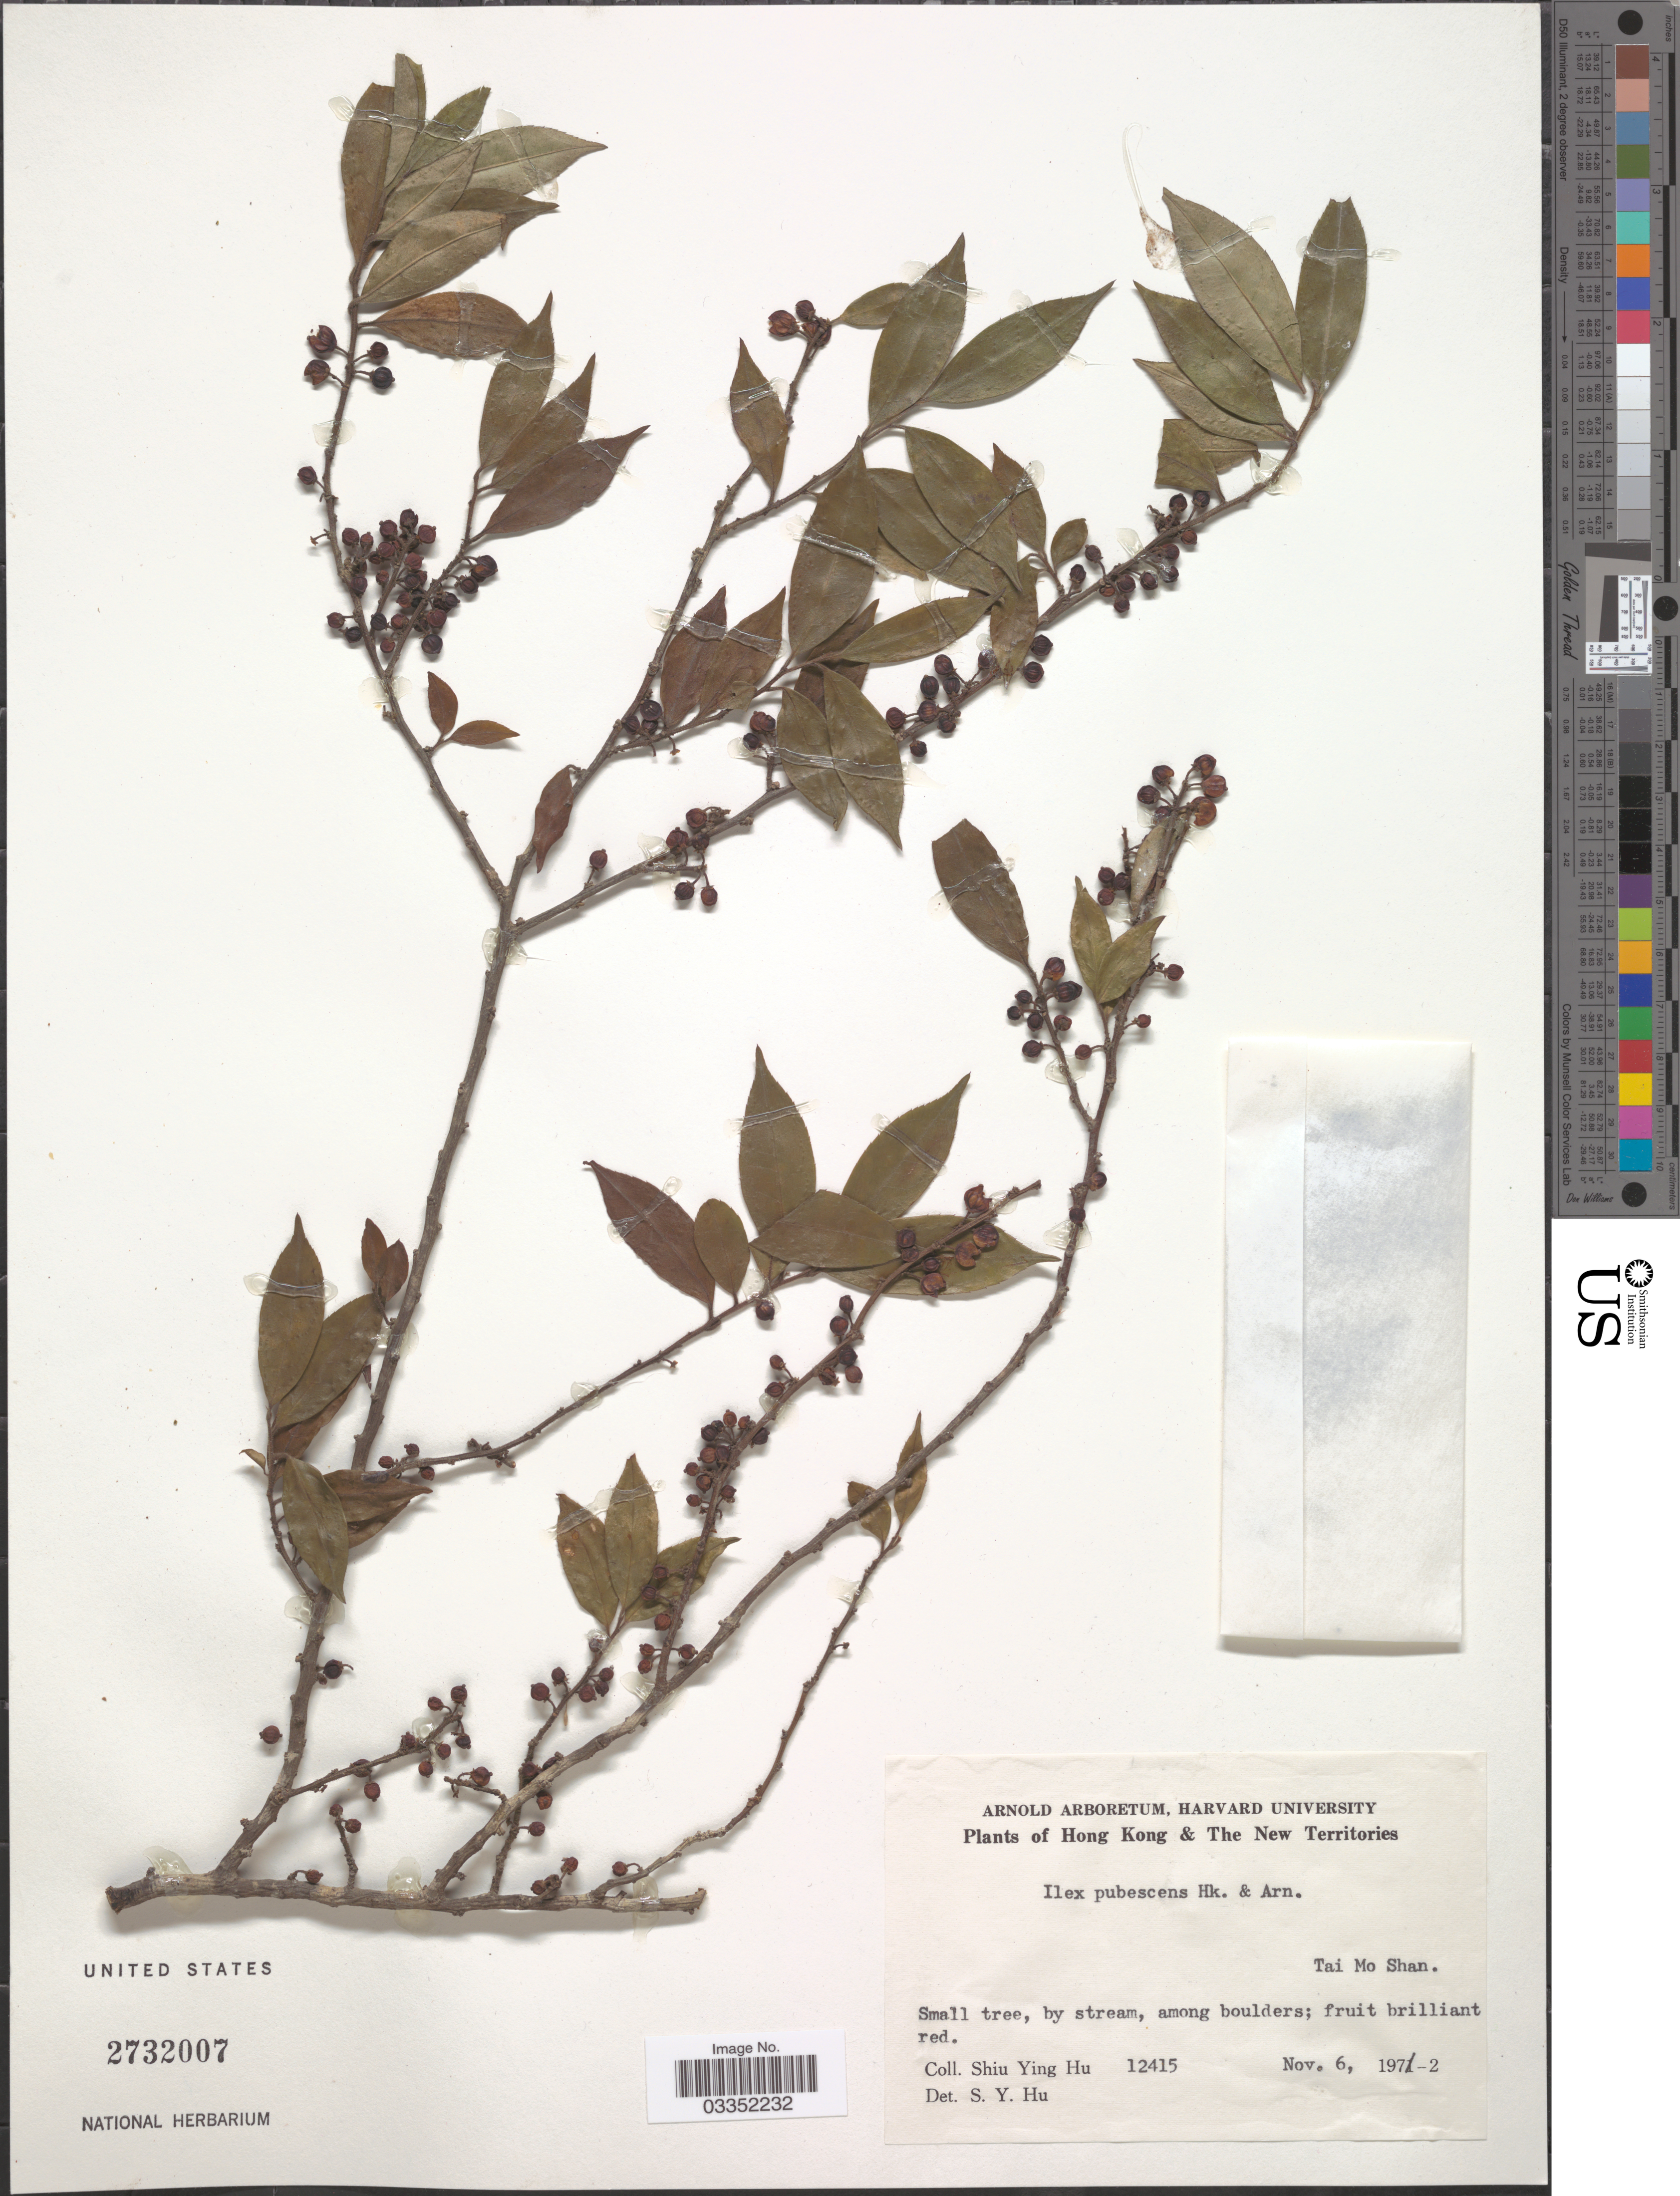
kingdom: Plantae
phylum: Tracheophyta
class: Magnoliopsida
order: Aquifoliales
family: Aquifoliaceae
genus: Ilex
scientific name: Ilex pubescens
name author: Hook. & Arn.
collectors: S. Y. Hu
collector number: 12415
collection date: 1972-11-06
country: China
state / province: Hong Kong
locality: Hong Kong & The New Territories, Tai Mo Shan.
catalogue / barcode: US 2732007